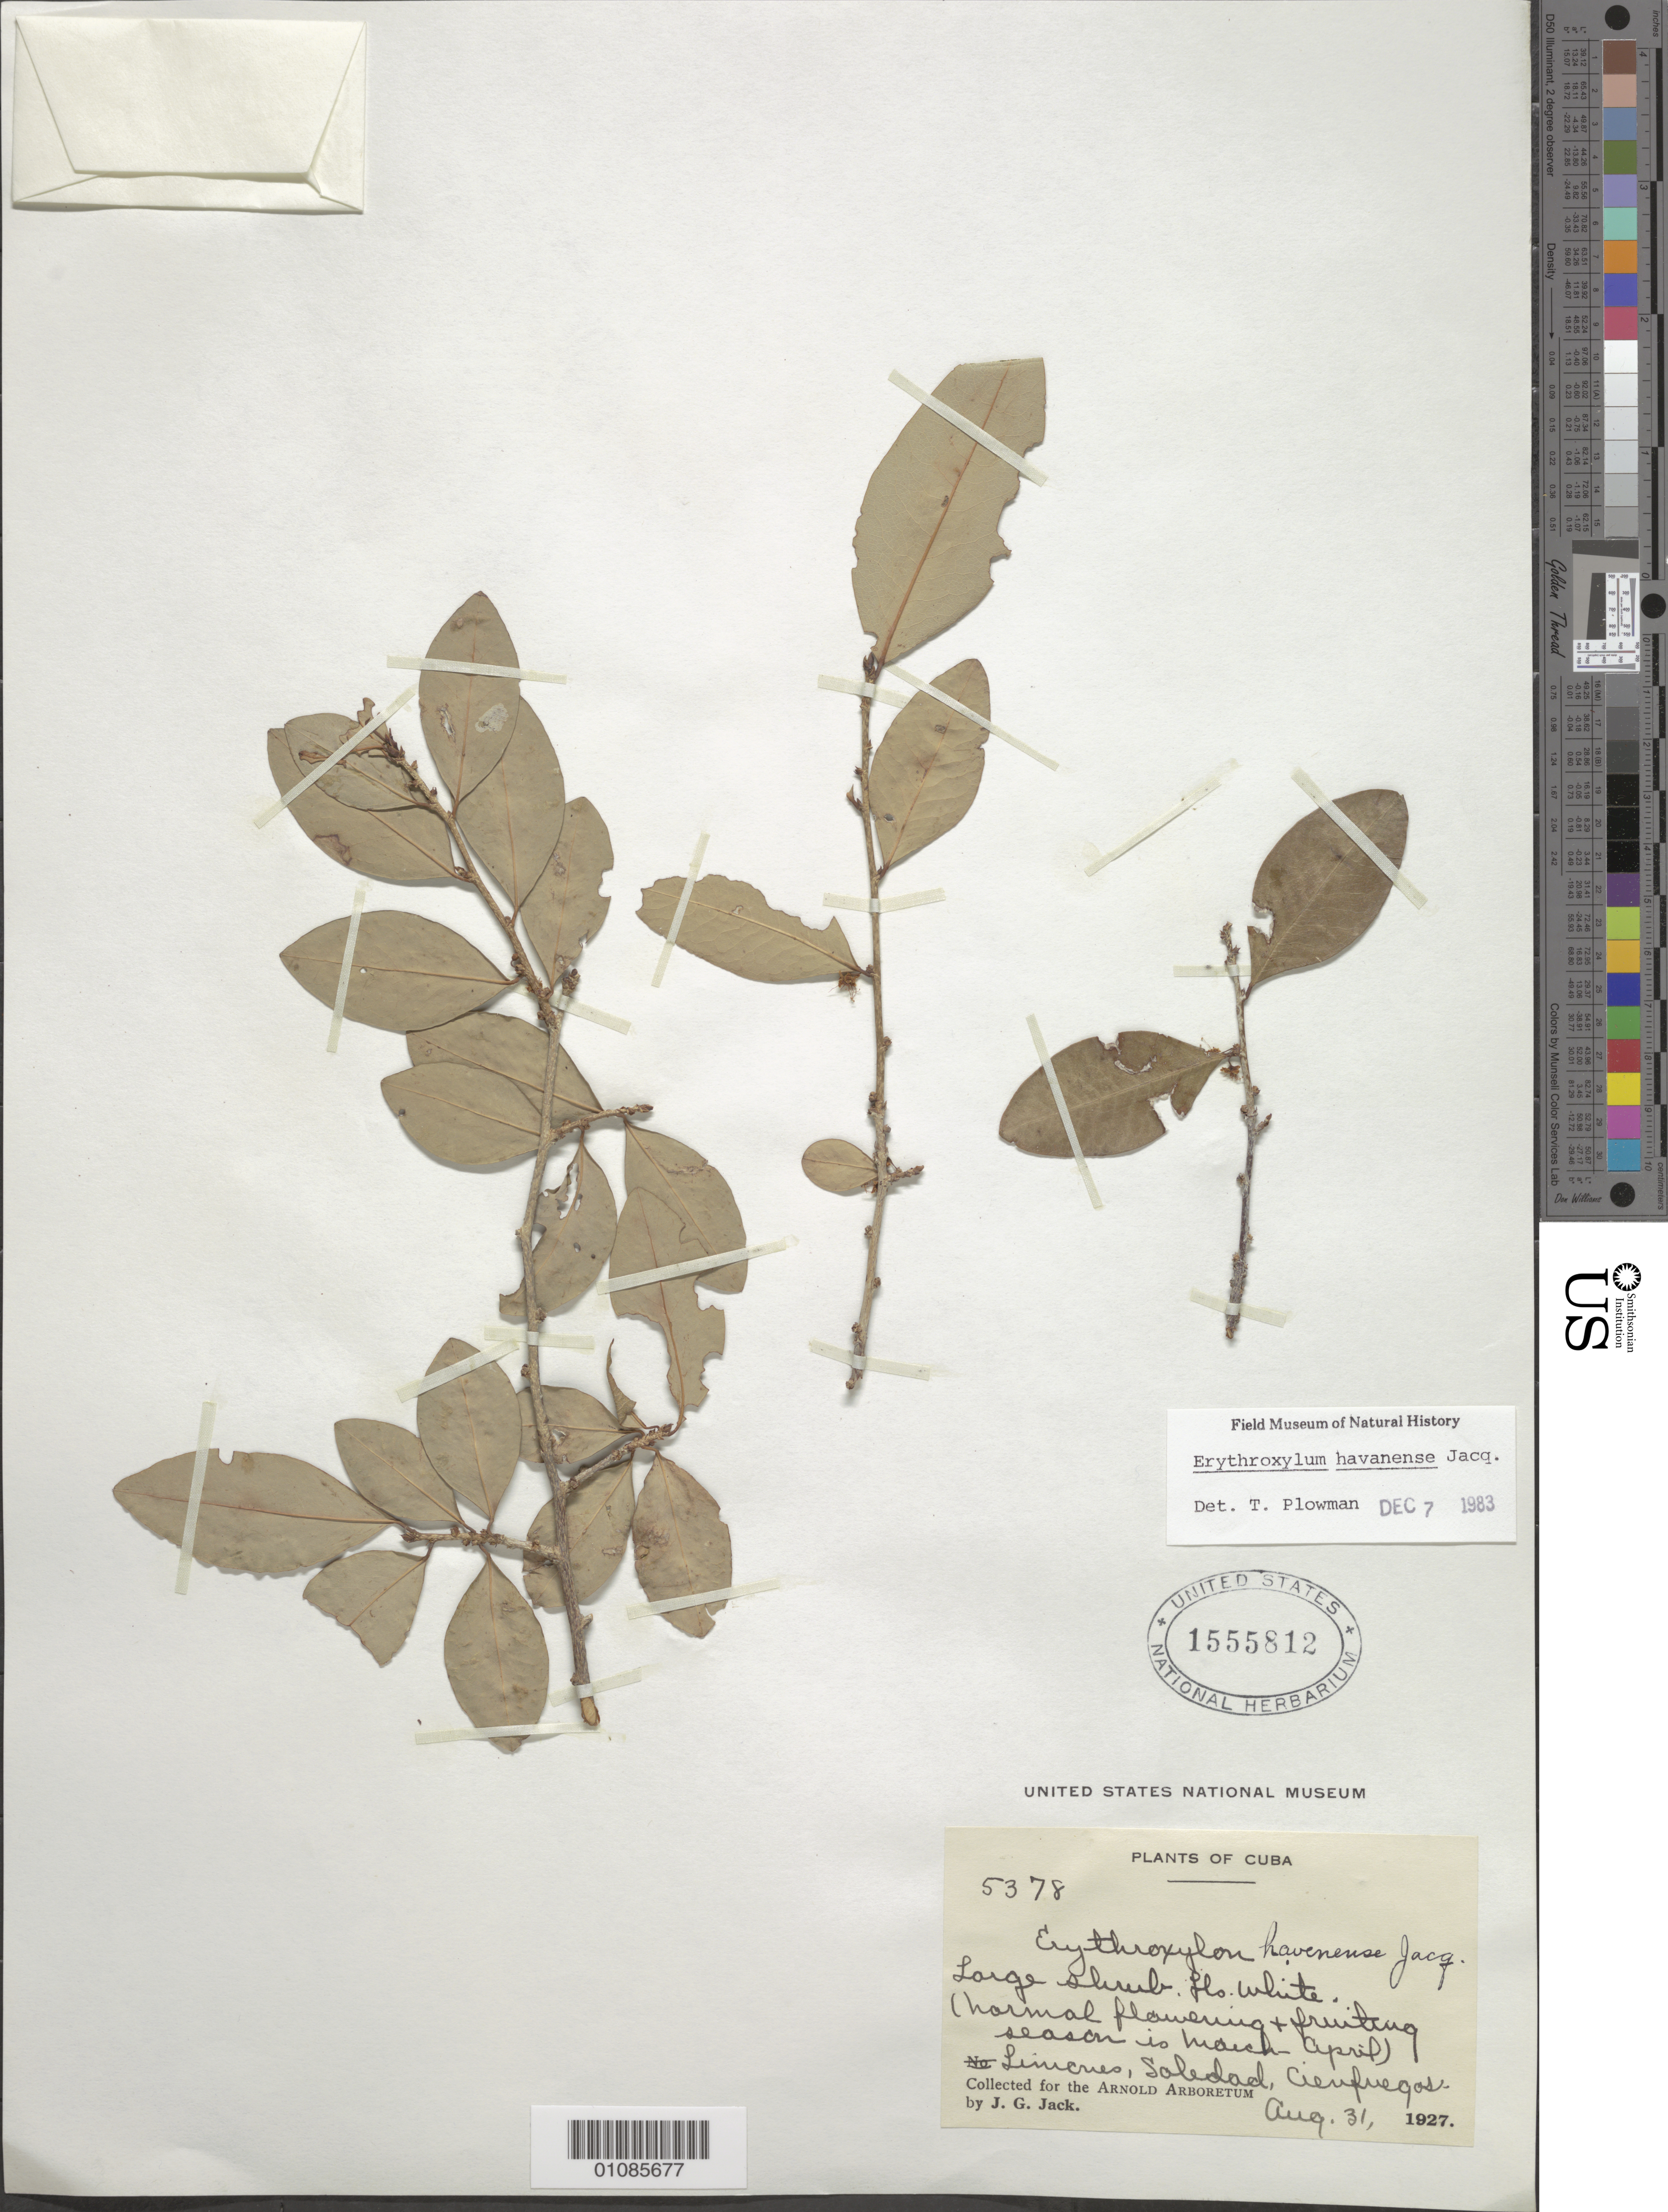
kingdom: Plantae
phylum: Tracheophyta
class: Magnoliopsida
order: Malpighiales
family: Erythroxylaceae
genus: Erythroxylum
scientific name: Erythroxylum havanense var. havanense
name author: Jacq.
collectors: J. G. Jack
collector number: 5378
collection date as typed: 31 Aug 1927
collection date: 1927-08-31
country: Cuba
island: Cuba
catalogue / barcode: US 155812